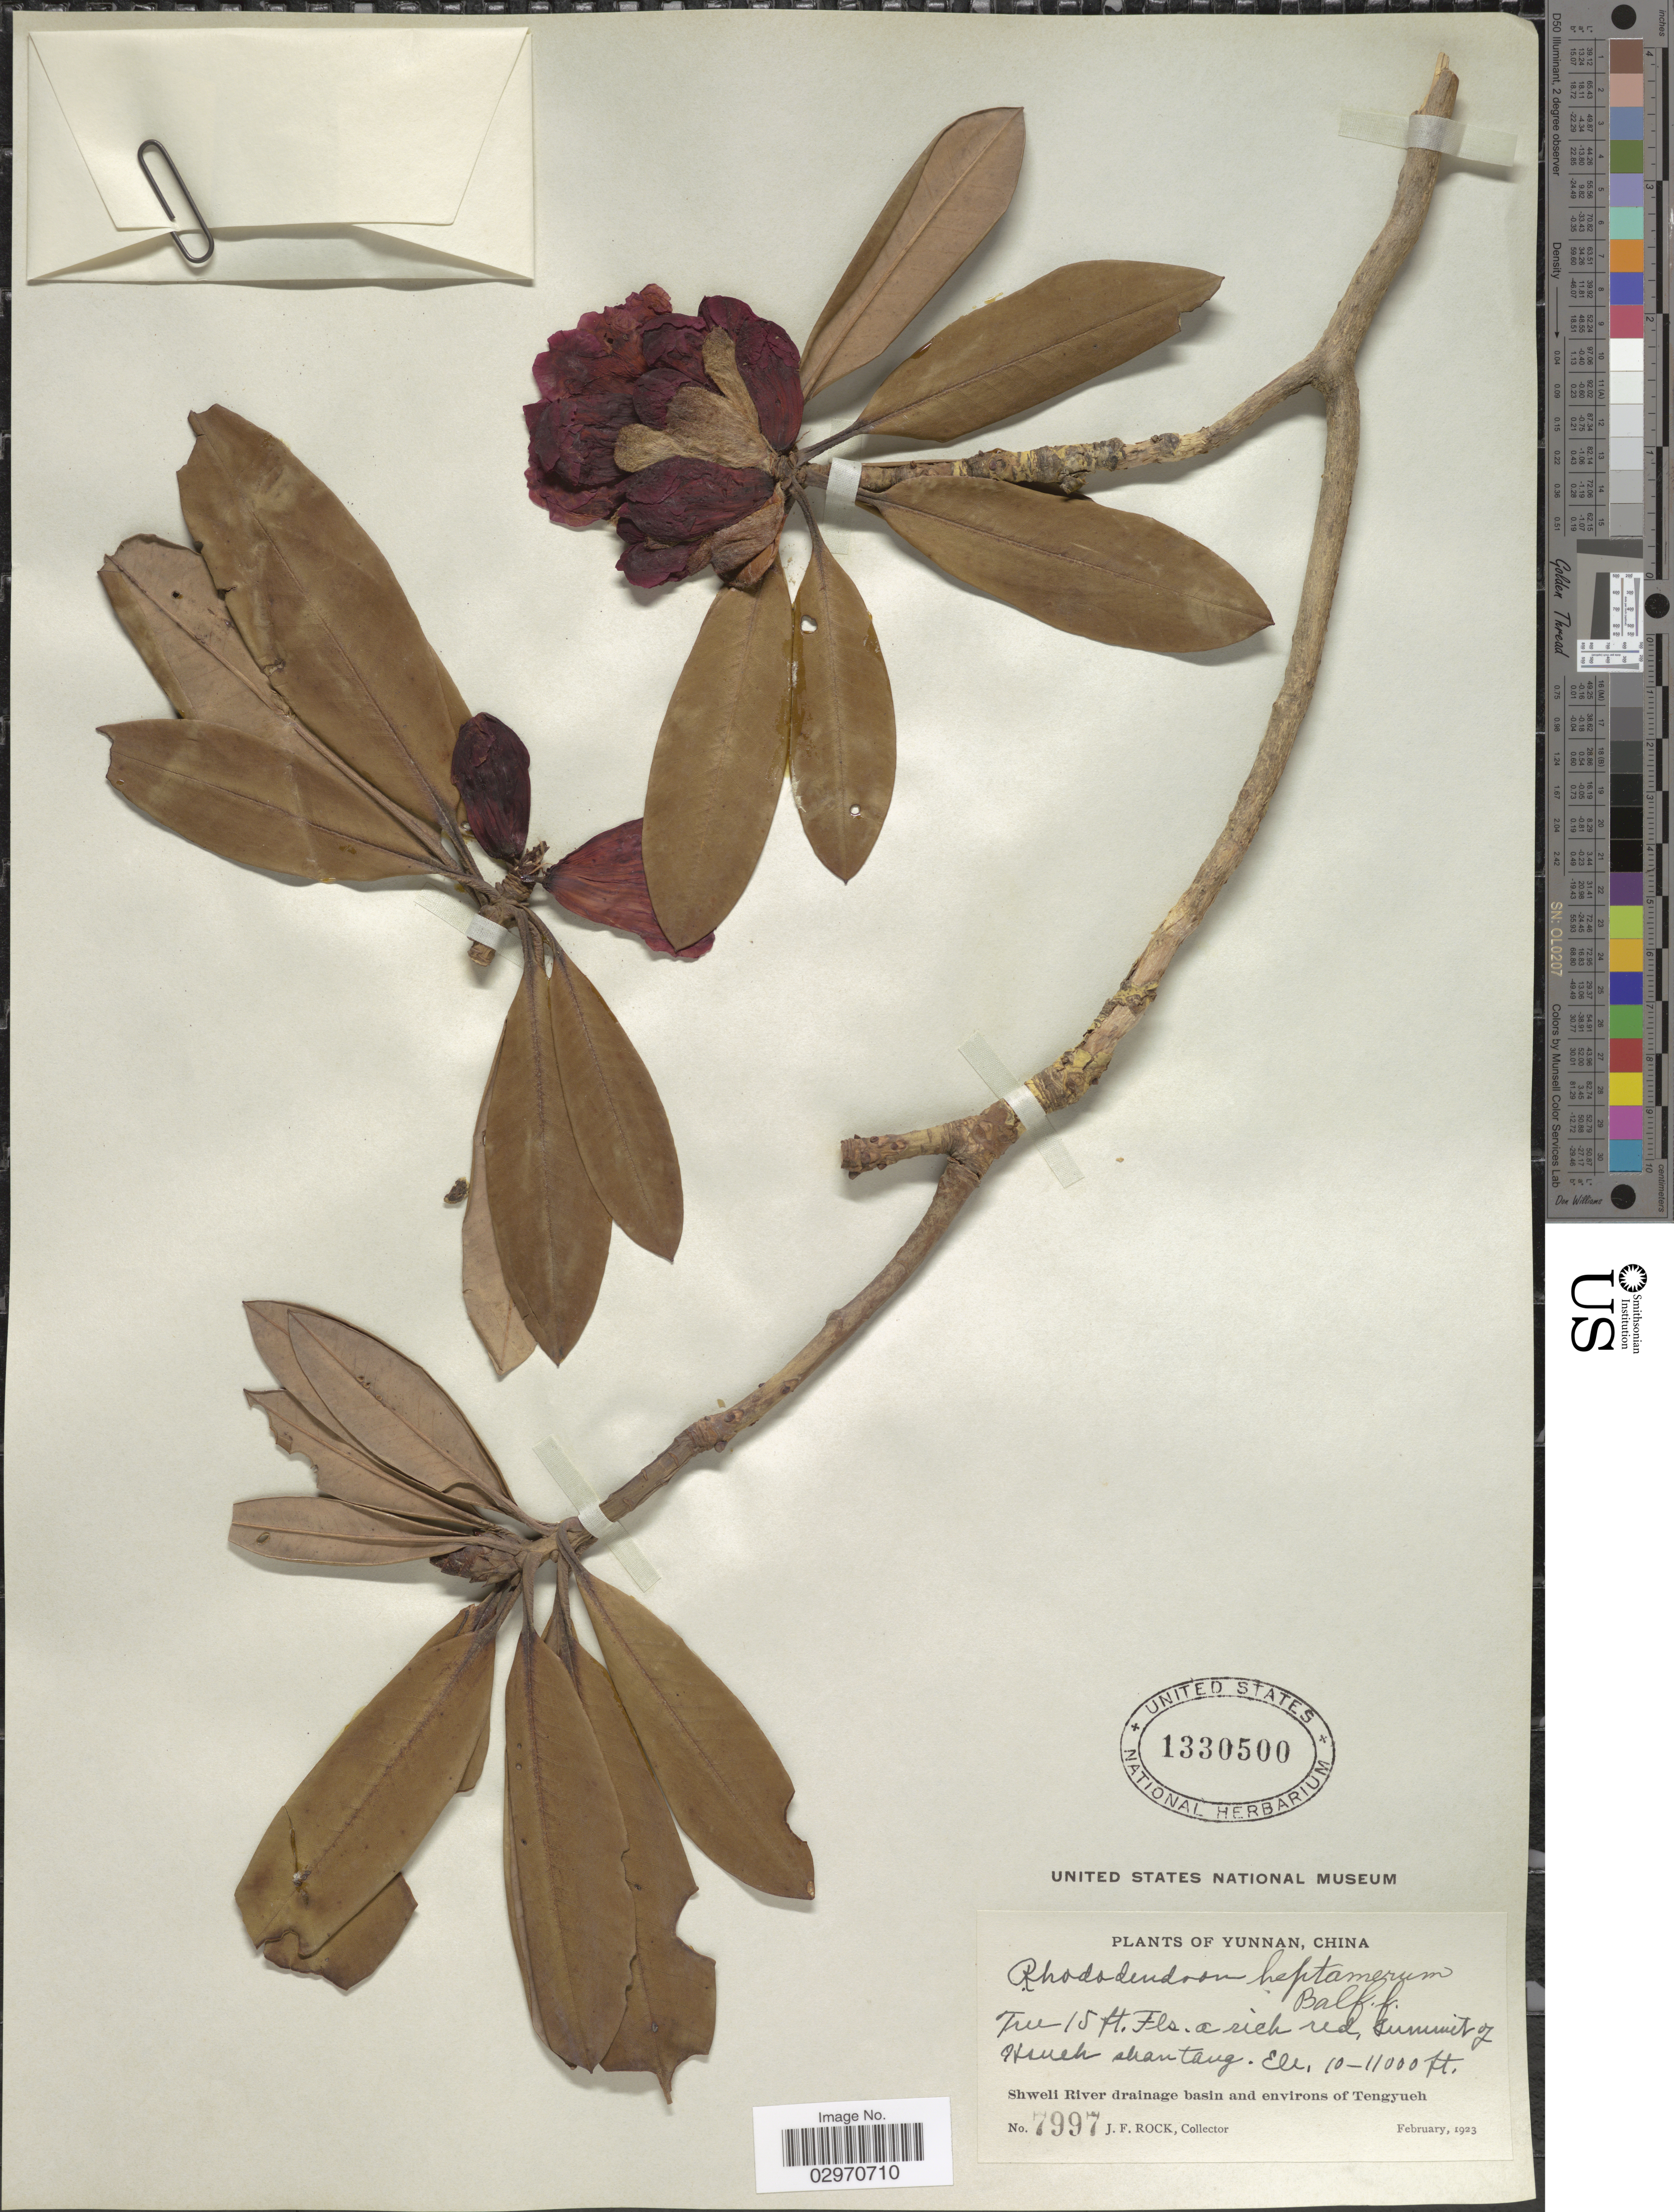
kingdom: Plantae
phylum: Tracheophyta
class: Magnoliopsida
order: Ericales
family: Ericaceae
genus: Rhododendron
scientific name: Rhododendron eritimum subsp. heptamerum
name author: Balf. f.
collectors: J. Rock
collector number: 7997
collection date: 1923-02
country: China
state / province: Yunnan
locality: Summit of Hsueh shantang. Shweli River drainage basin and environs of Tengyueh.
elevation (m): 3048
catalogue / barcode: US 1330500